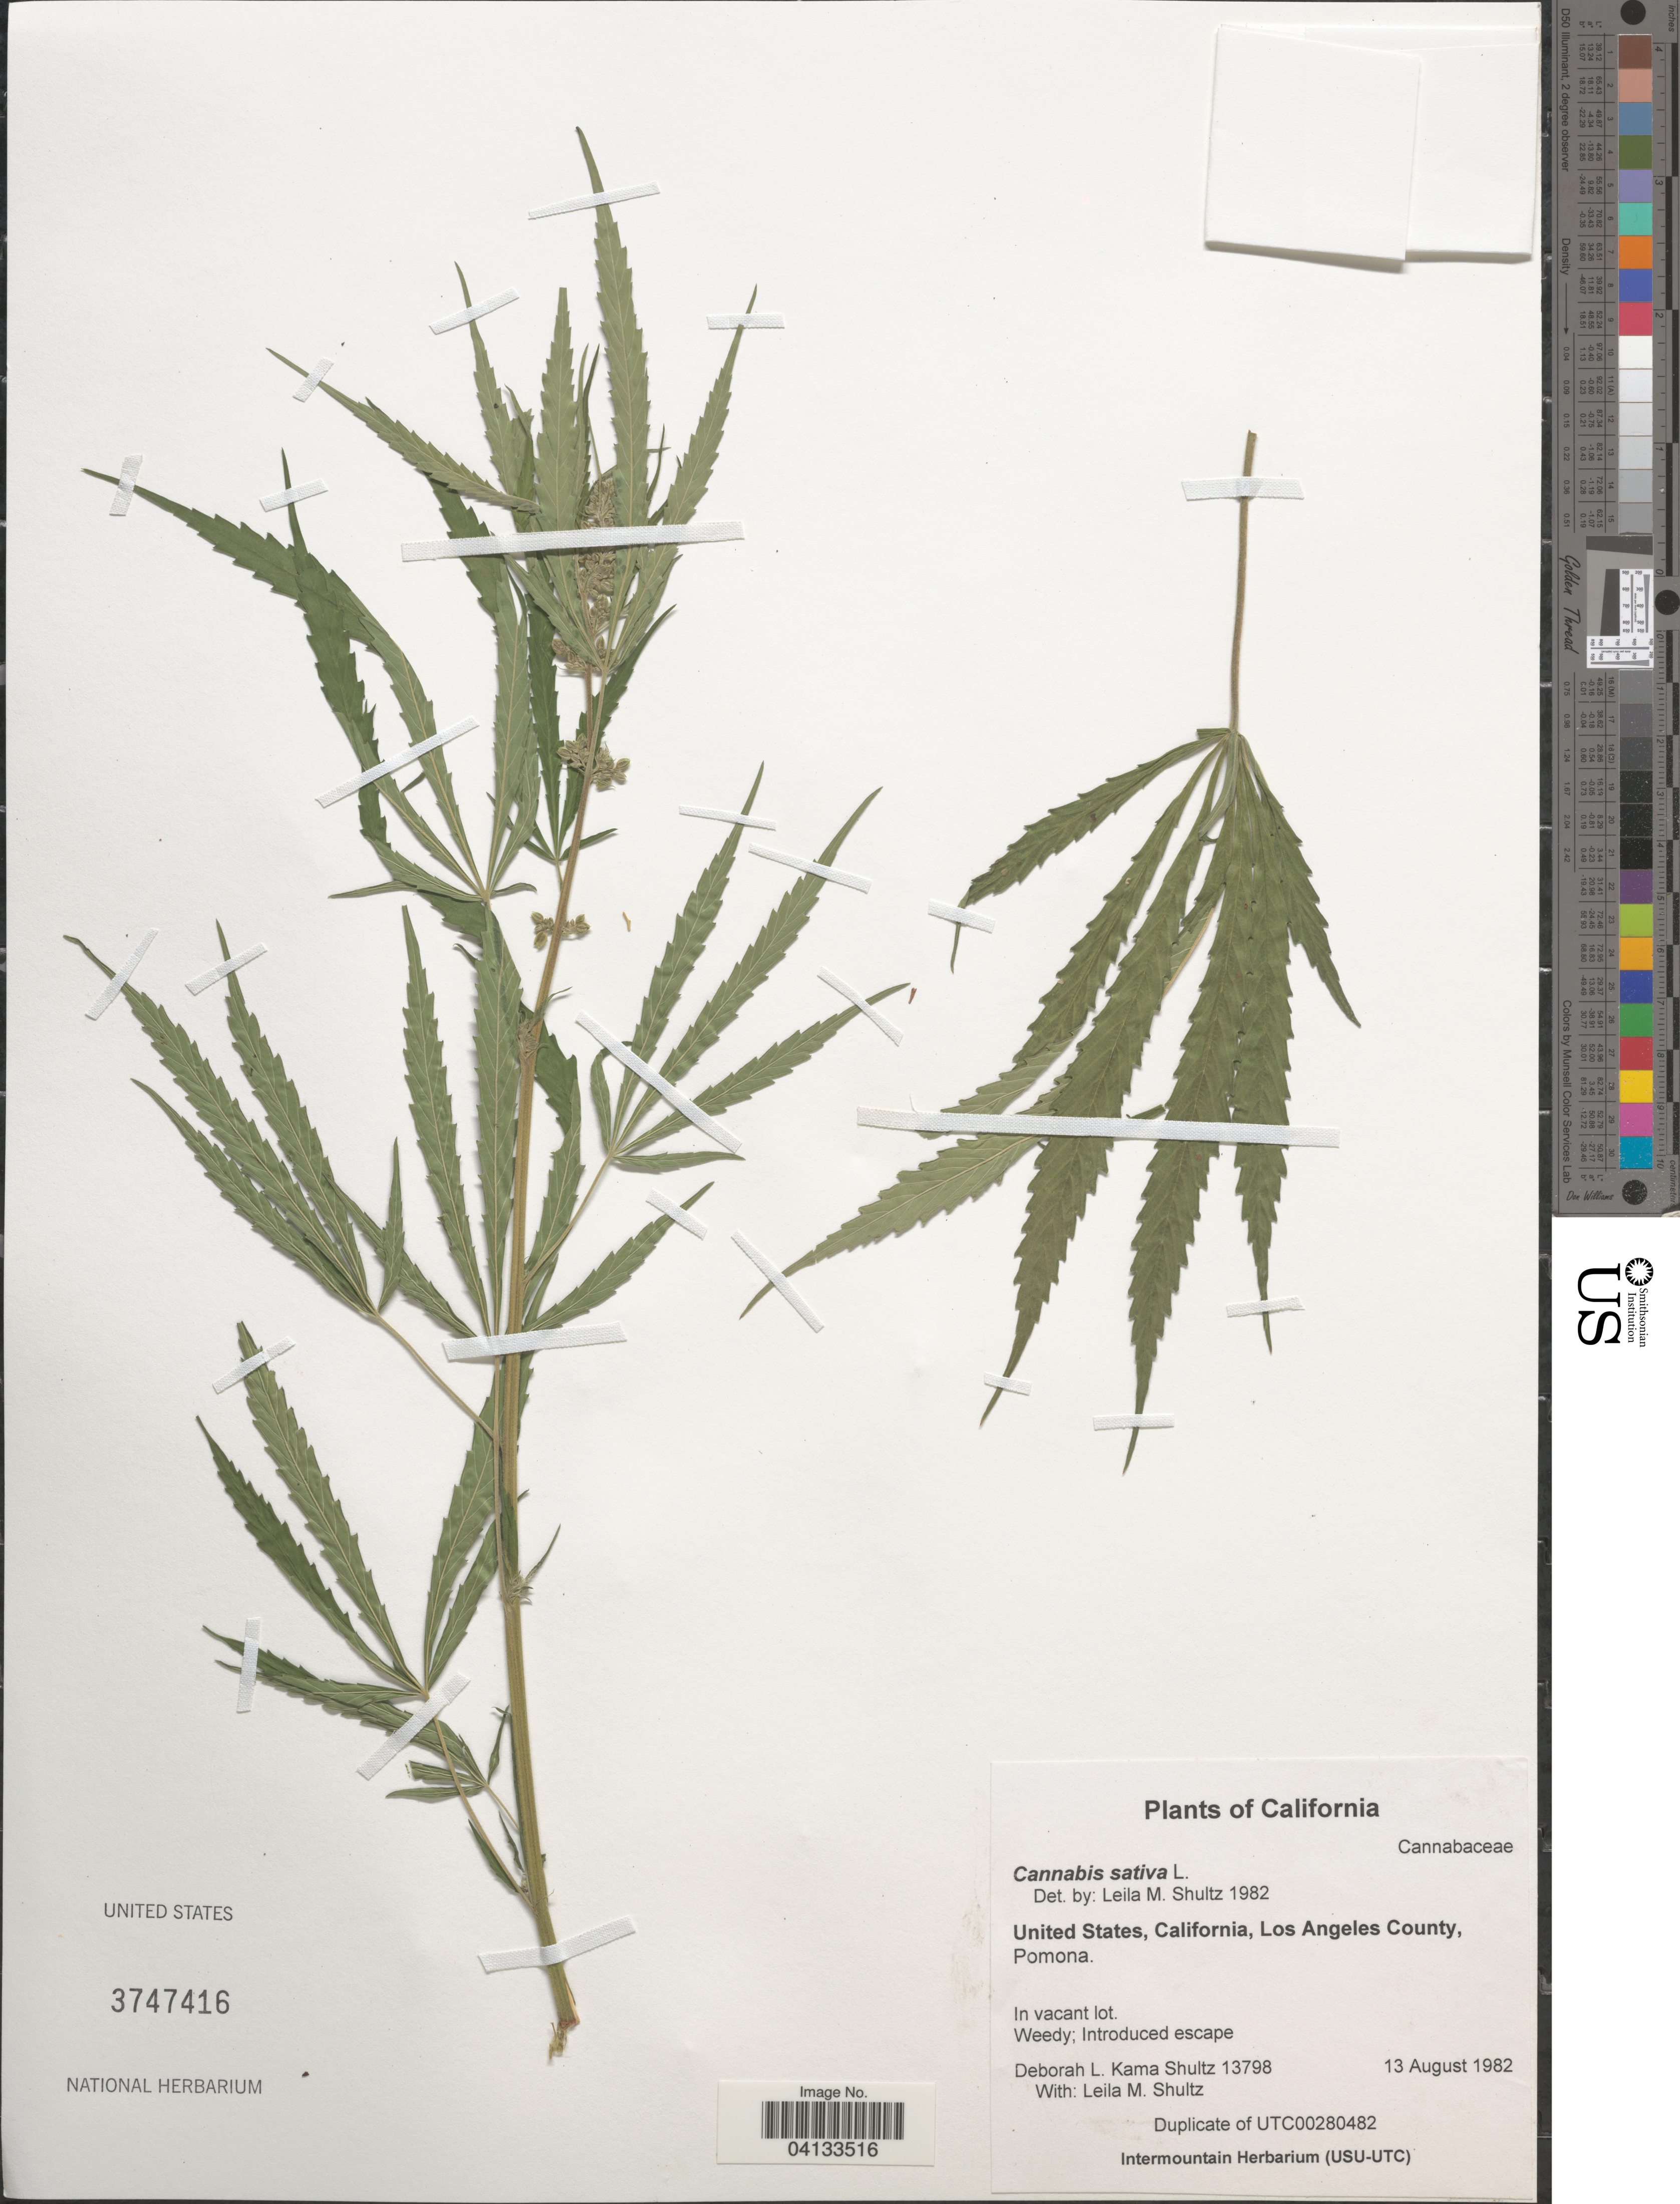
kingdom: Plantae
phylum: Tracheophyta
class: Magnoliopsida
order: Rosales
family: Cannabaceae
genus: Cannabis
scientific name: Cannabis sativa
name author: L.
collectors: K. Schulz & L. Shultz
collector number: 13798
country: United States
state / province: California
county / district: Los Angeles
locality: Los Angeles County, Pomona.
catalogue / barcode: US 3747416